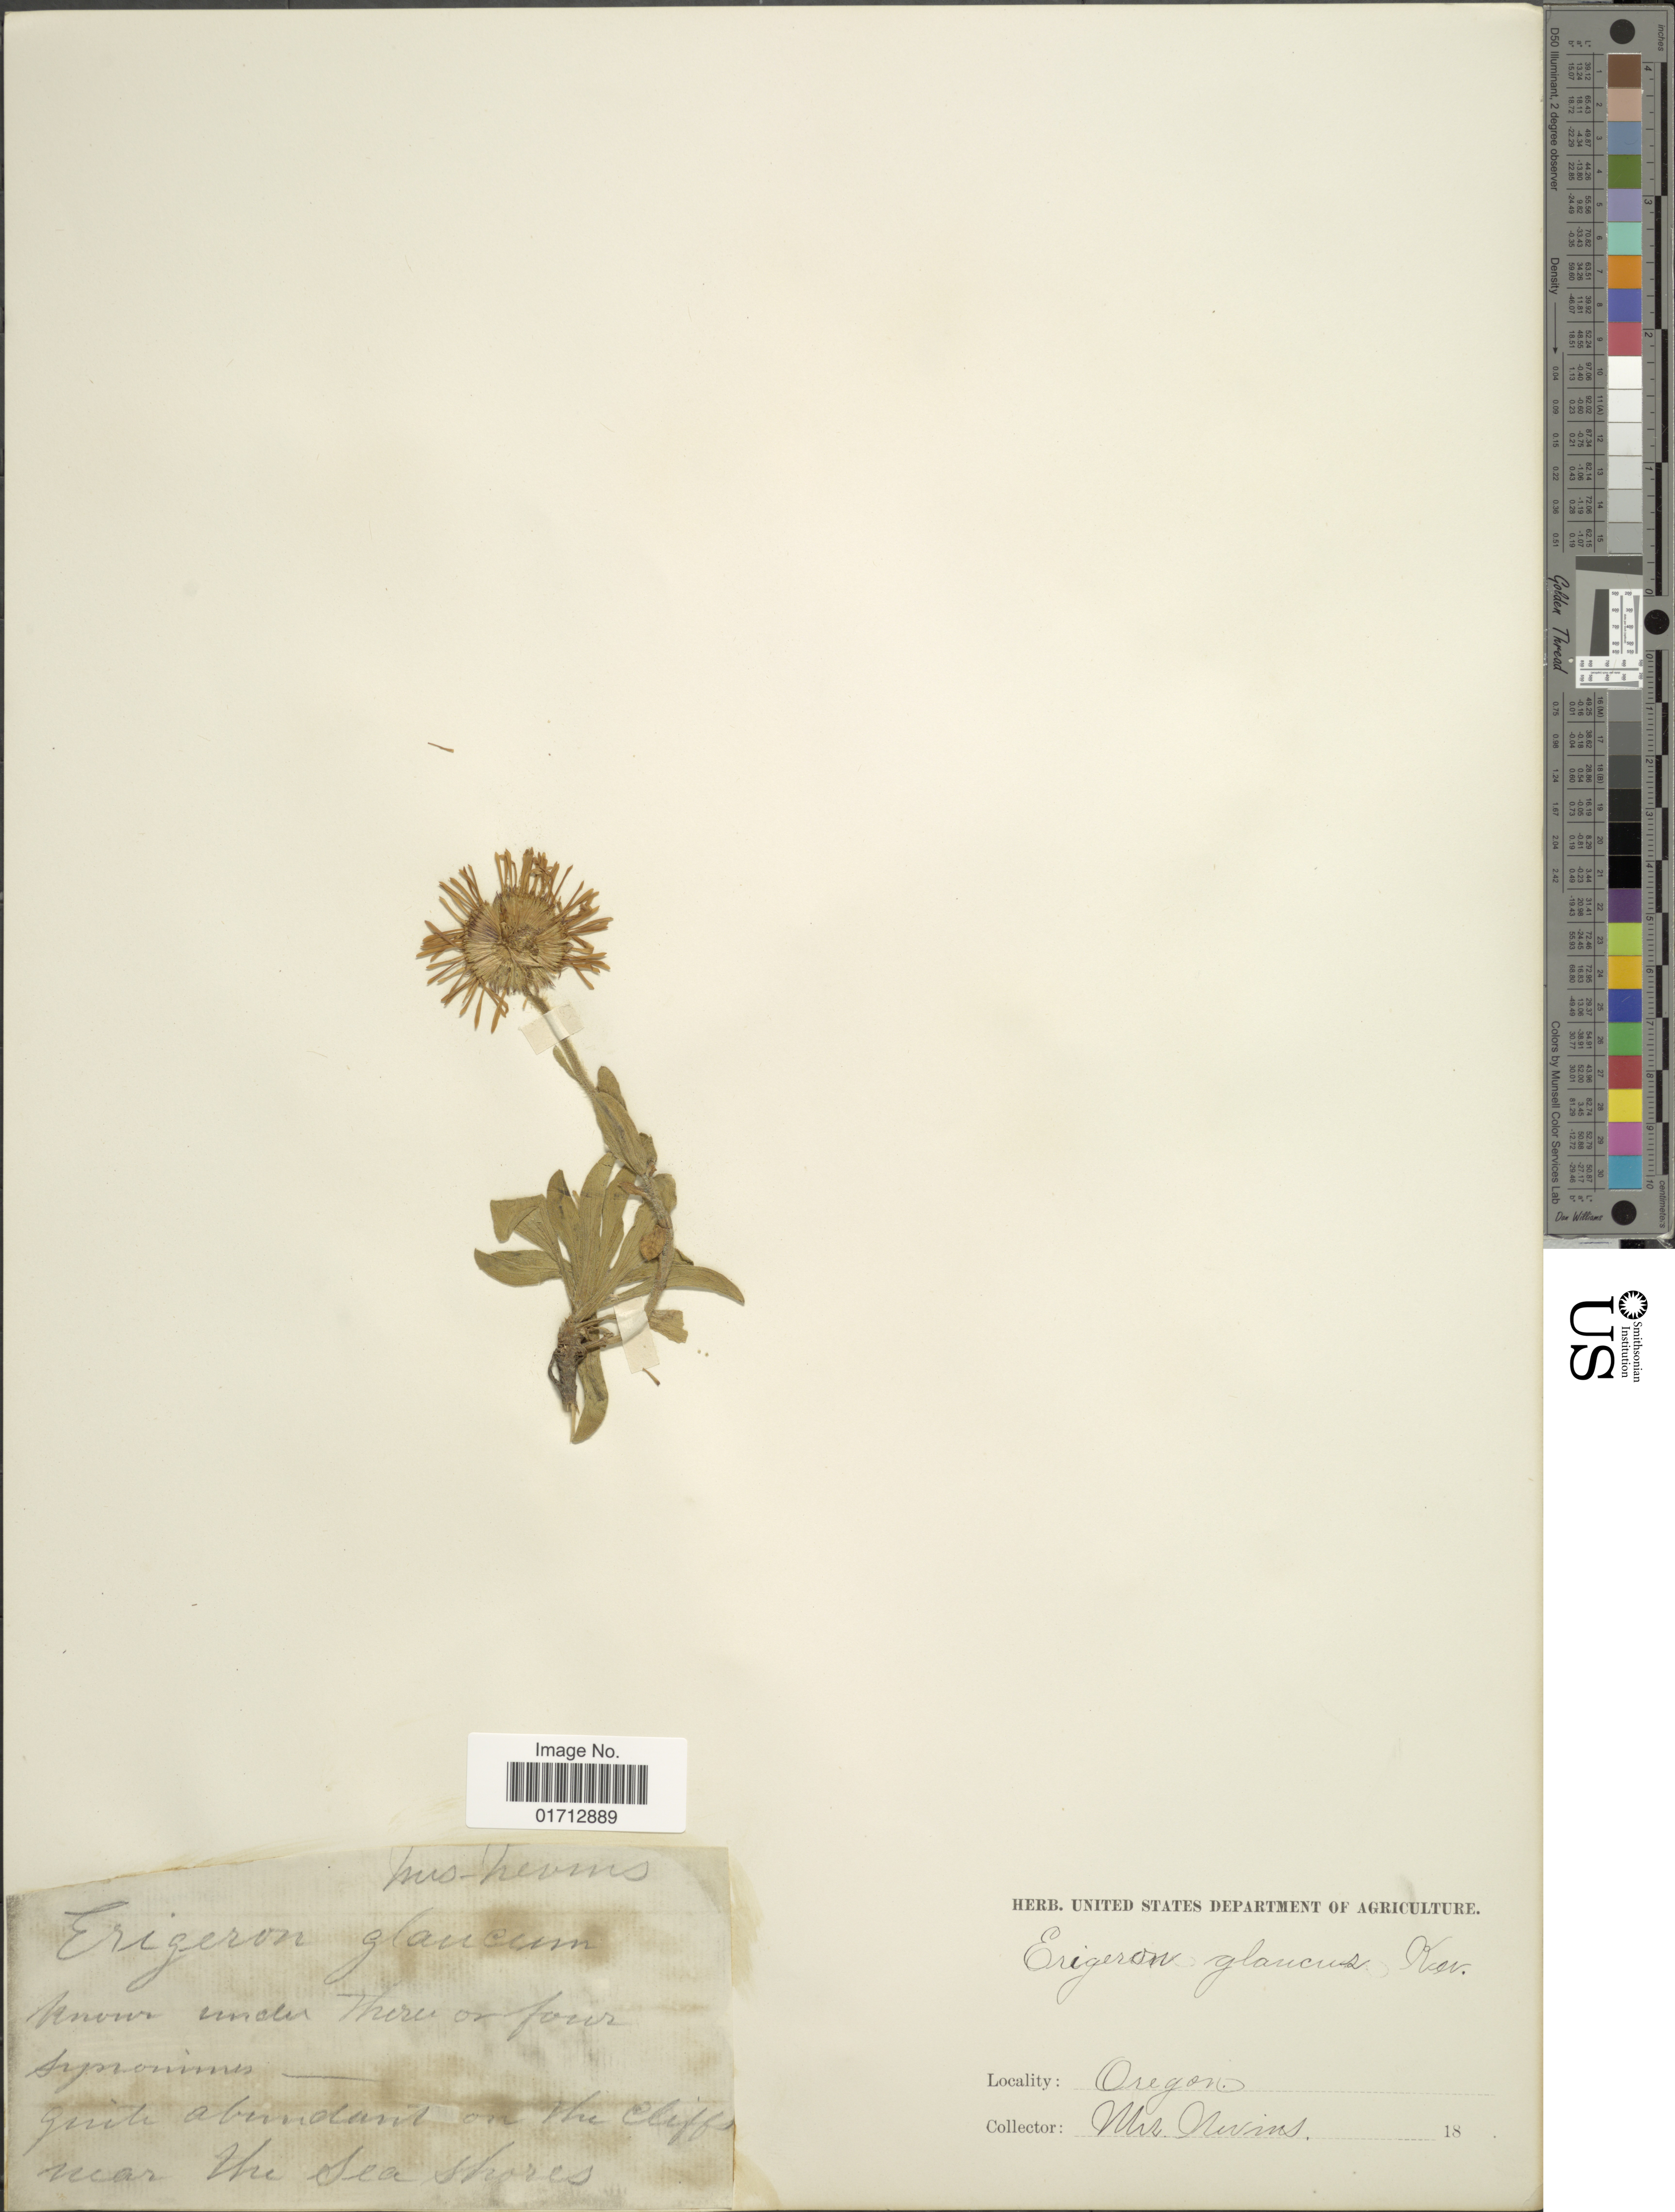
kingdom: Plantae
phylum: Tracheophyta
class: Magnoliopsida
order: Asterales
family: Asteraceae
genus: Erigeron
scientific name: Erigeron glaucus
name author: Ker Gawl.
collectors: Nivins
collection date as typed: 18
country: United States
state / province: Oregon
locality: Near the sea shores.